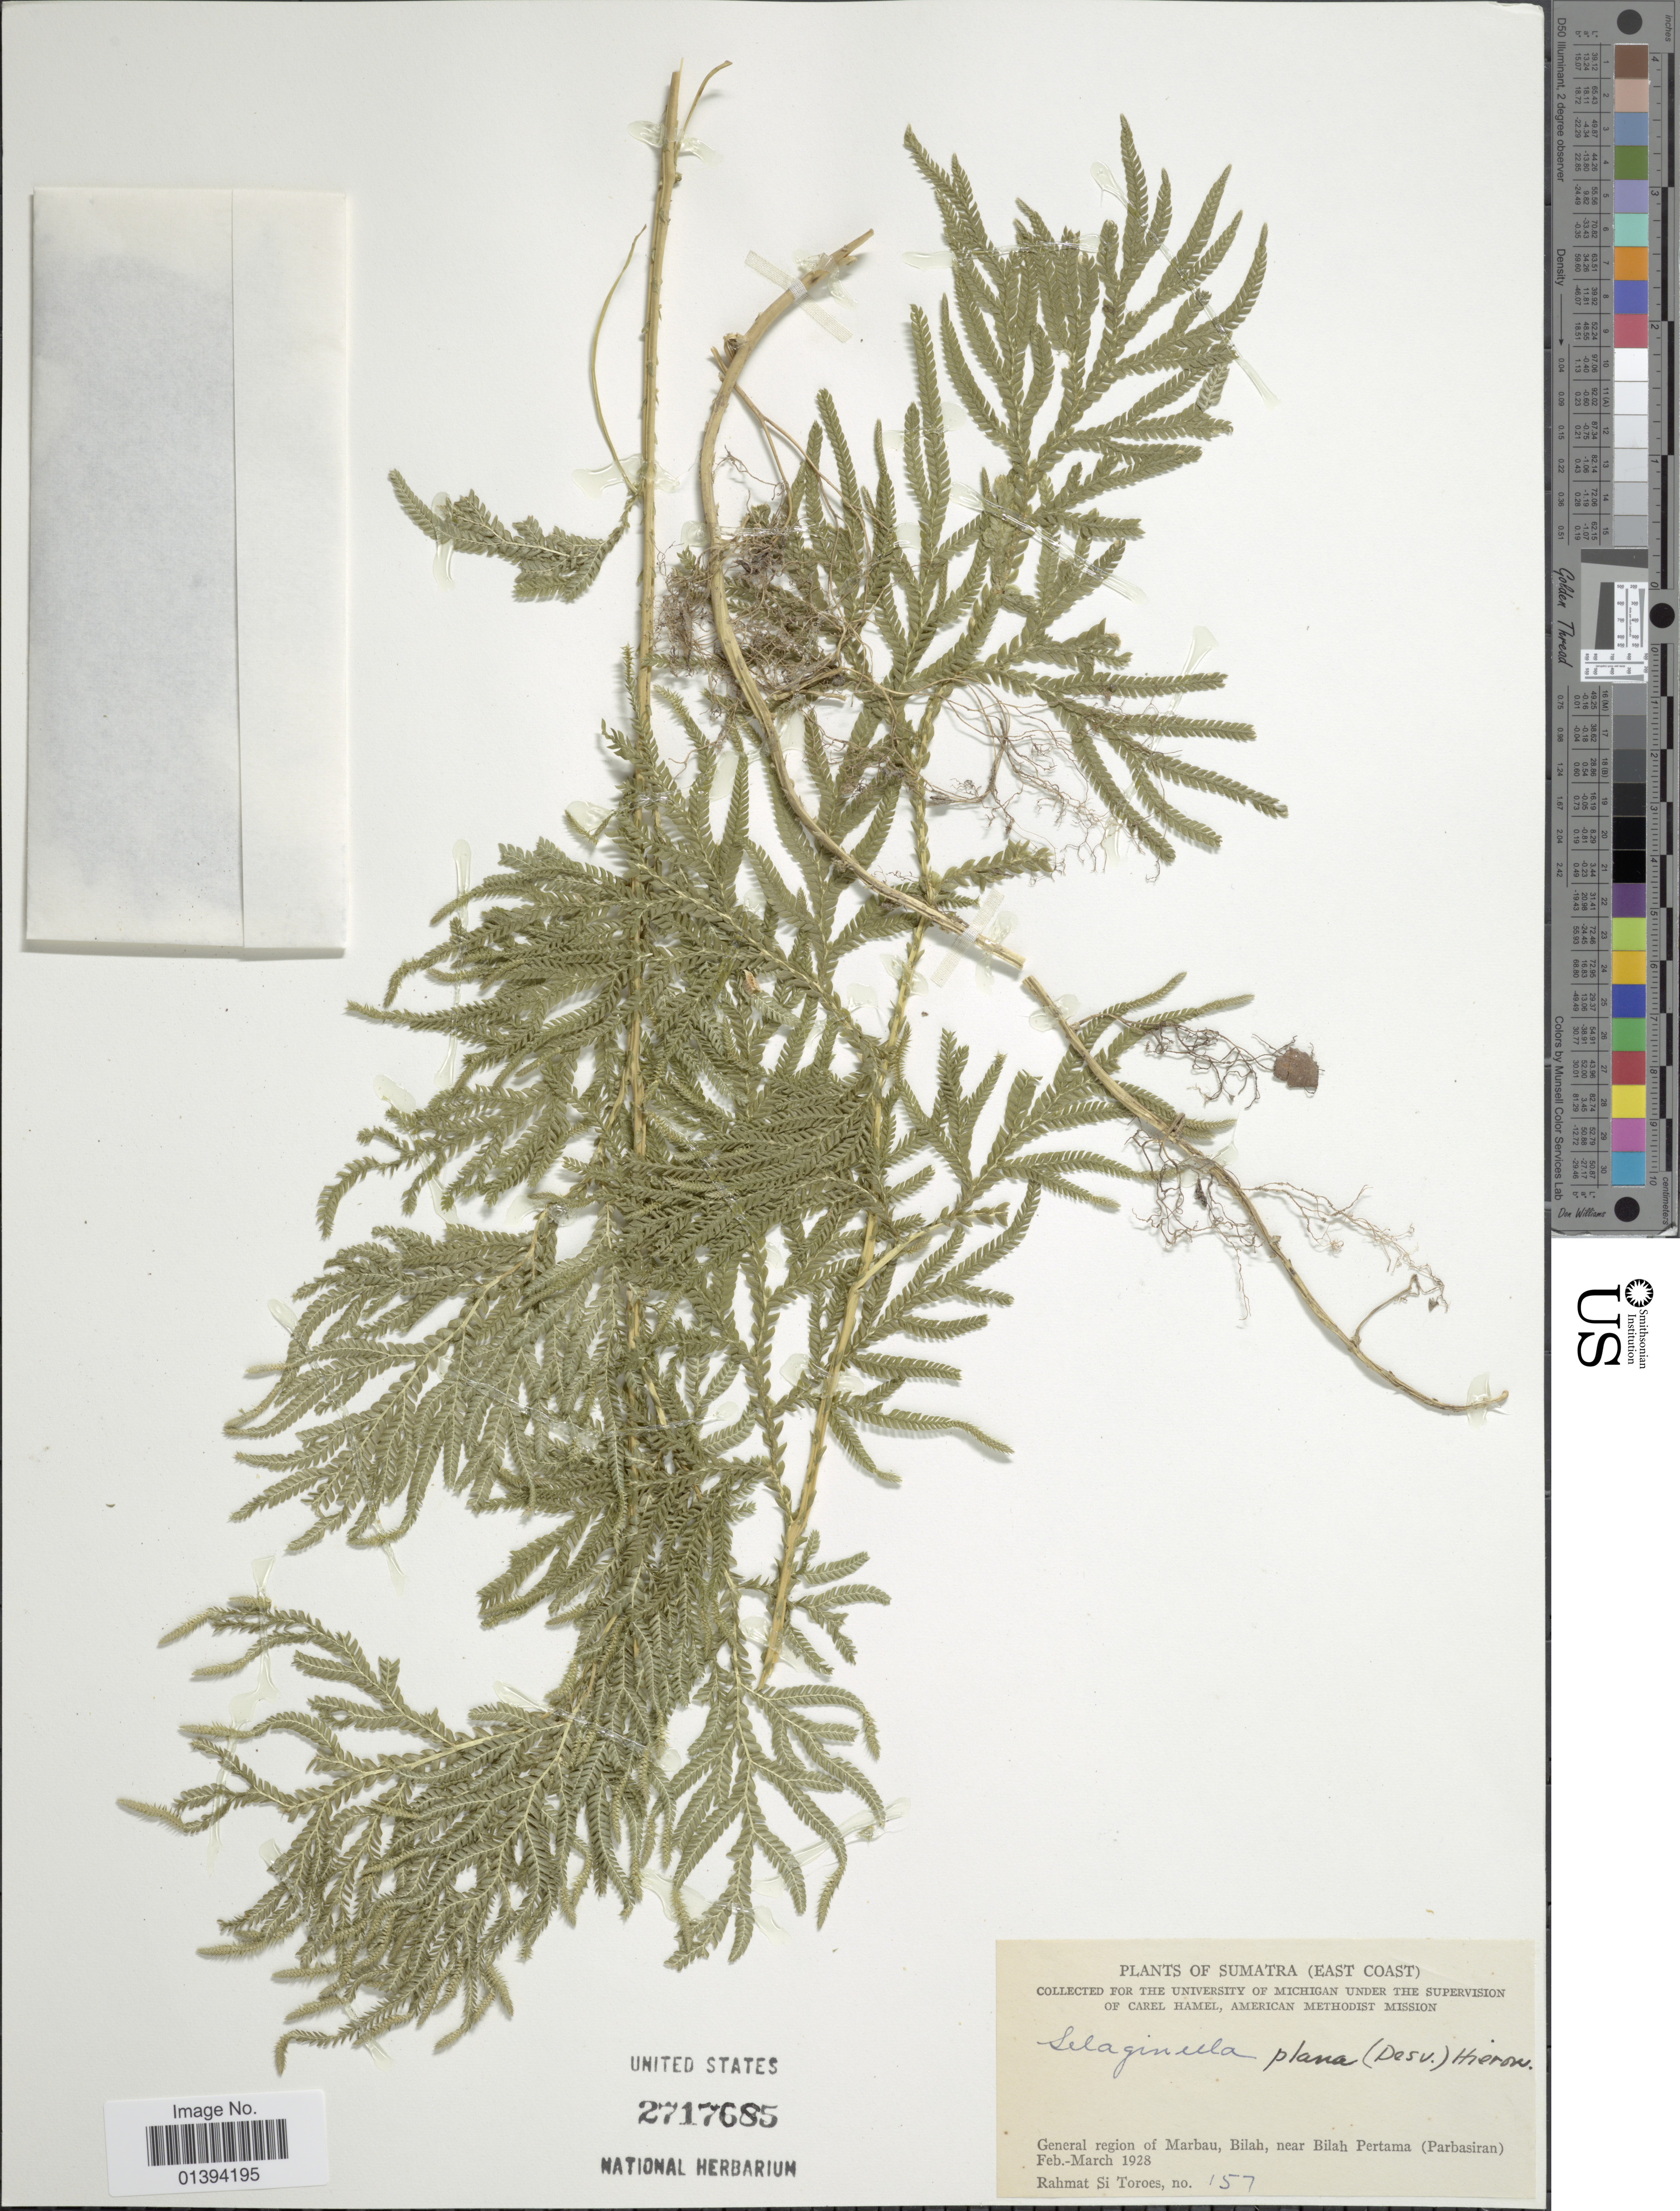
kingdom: Plantae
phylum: Tracheophyta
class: Lycopodiopsida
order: Selaginellales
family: Selaginellaceae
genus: Selaginella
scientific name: Selaginella plana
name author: (Desv. ex Poir.) Hieron.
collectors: Rahmat Si Boeea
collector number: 157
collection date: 1928-02/1928-03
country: Indonesia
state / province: Sumatra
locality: East Coast, General region of Marbau, Bilah, near Bilah Pertama (Parbasiran)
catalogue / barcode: US 2717685